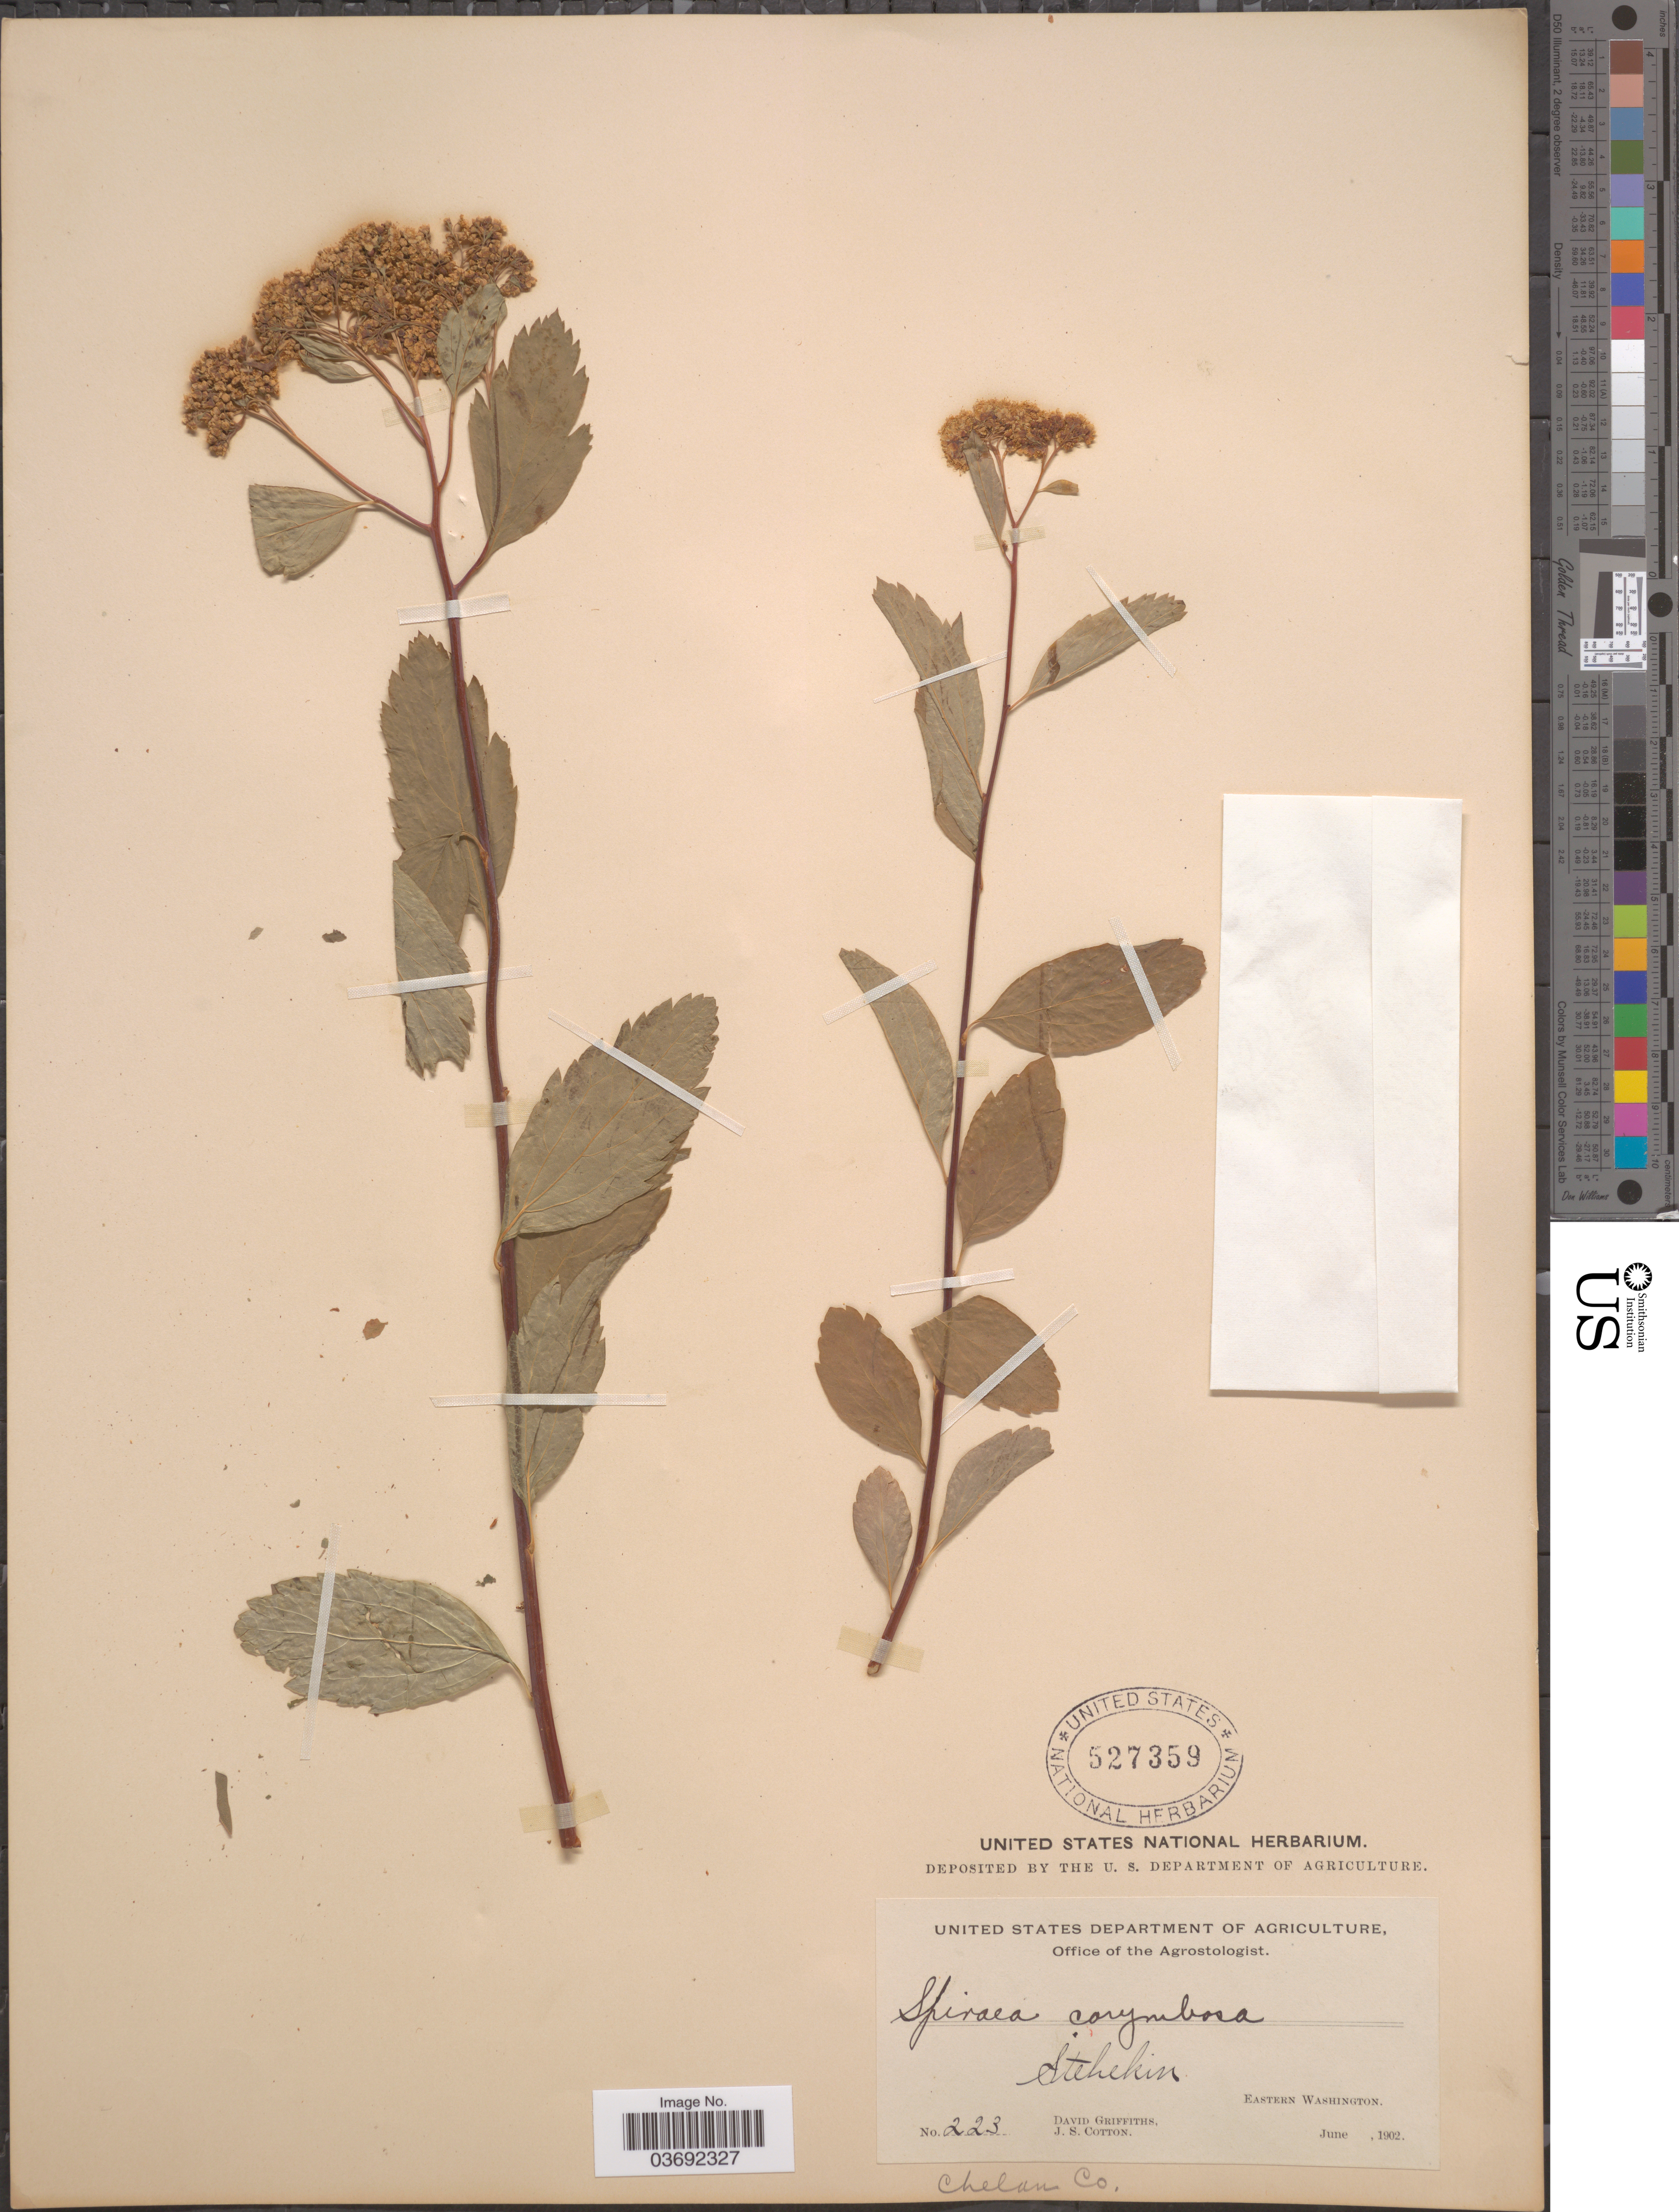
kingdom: Plantae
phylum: Tracheophyta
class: Magnoliopsida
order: Rosales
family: Rosaceae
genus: Spiraea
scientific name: Spiraea corymbosa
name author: Raf.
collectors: D. Griffiths & J. S. Cotton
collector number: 223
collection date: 1902-06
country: United States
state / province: Washington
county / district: Chelan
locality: Stehekin. Eastern Washington. Chelan Co.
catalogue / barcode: US 527359